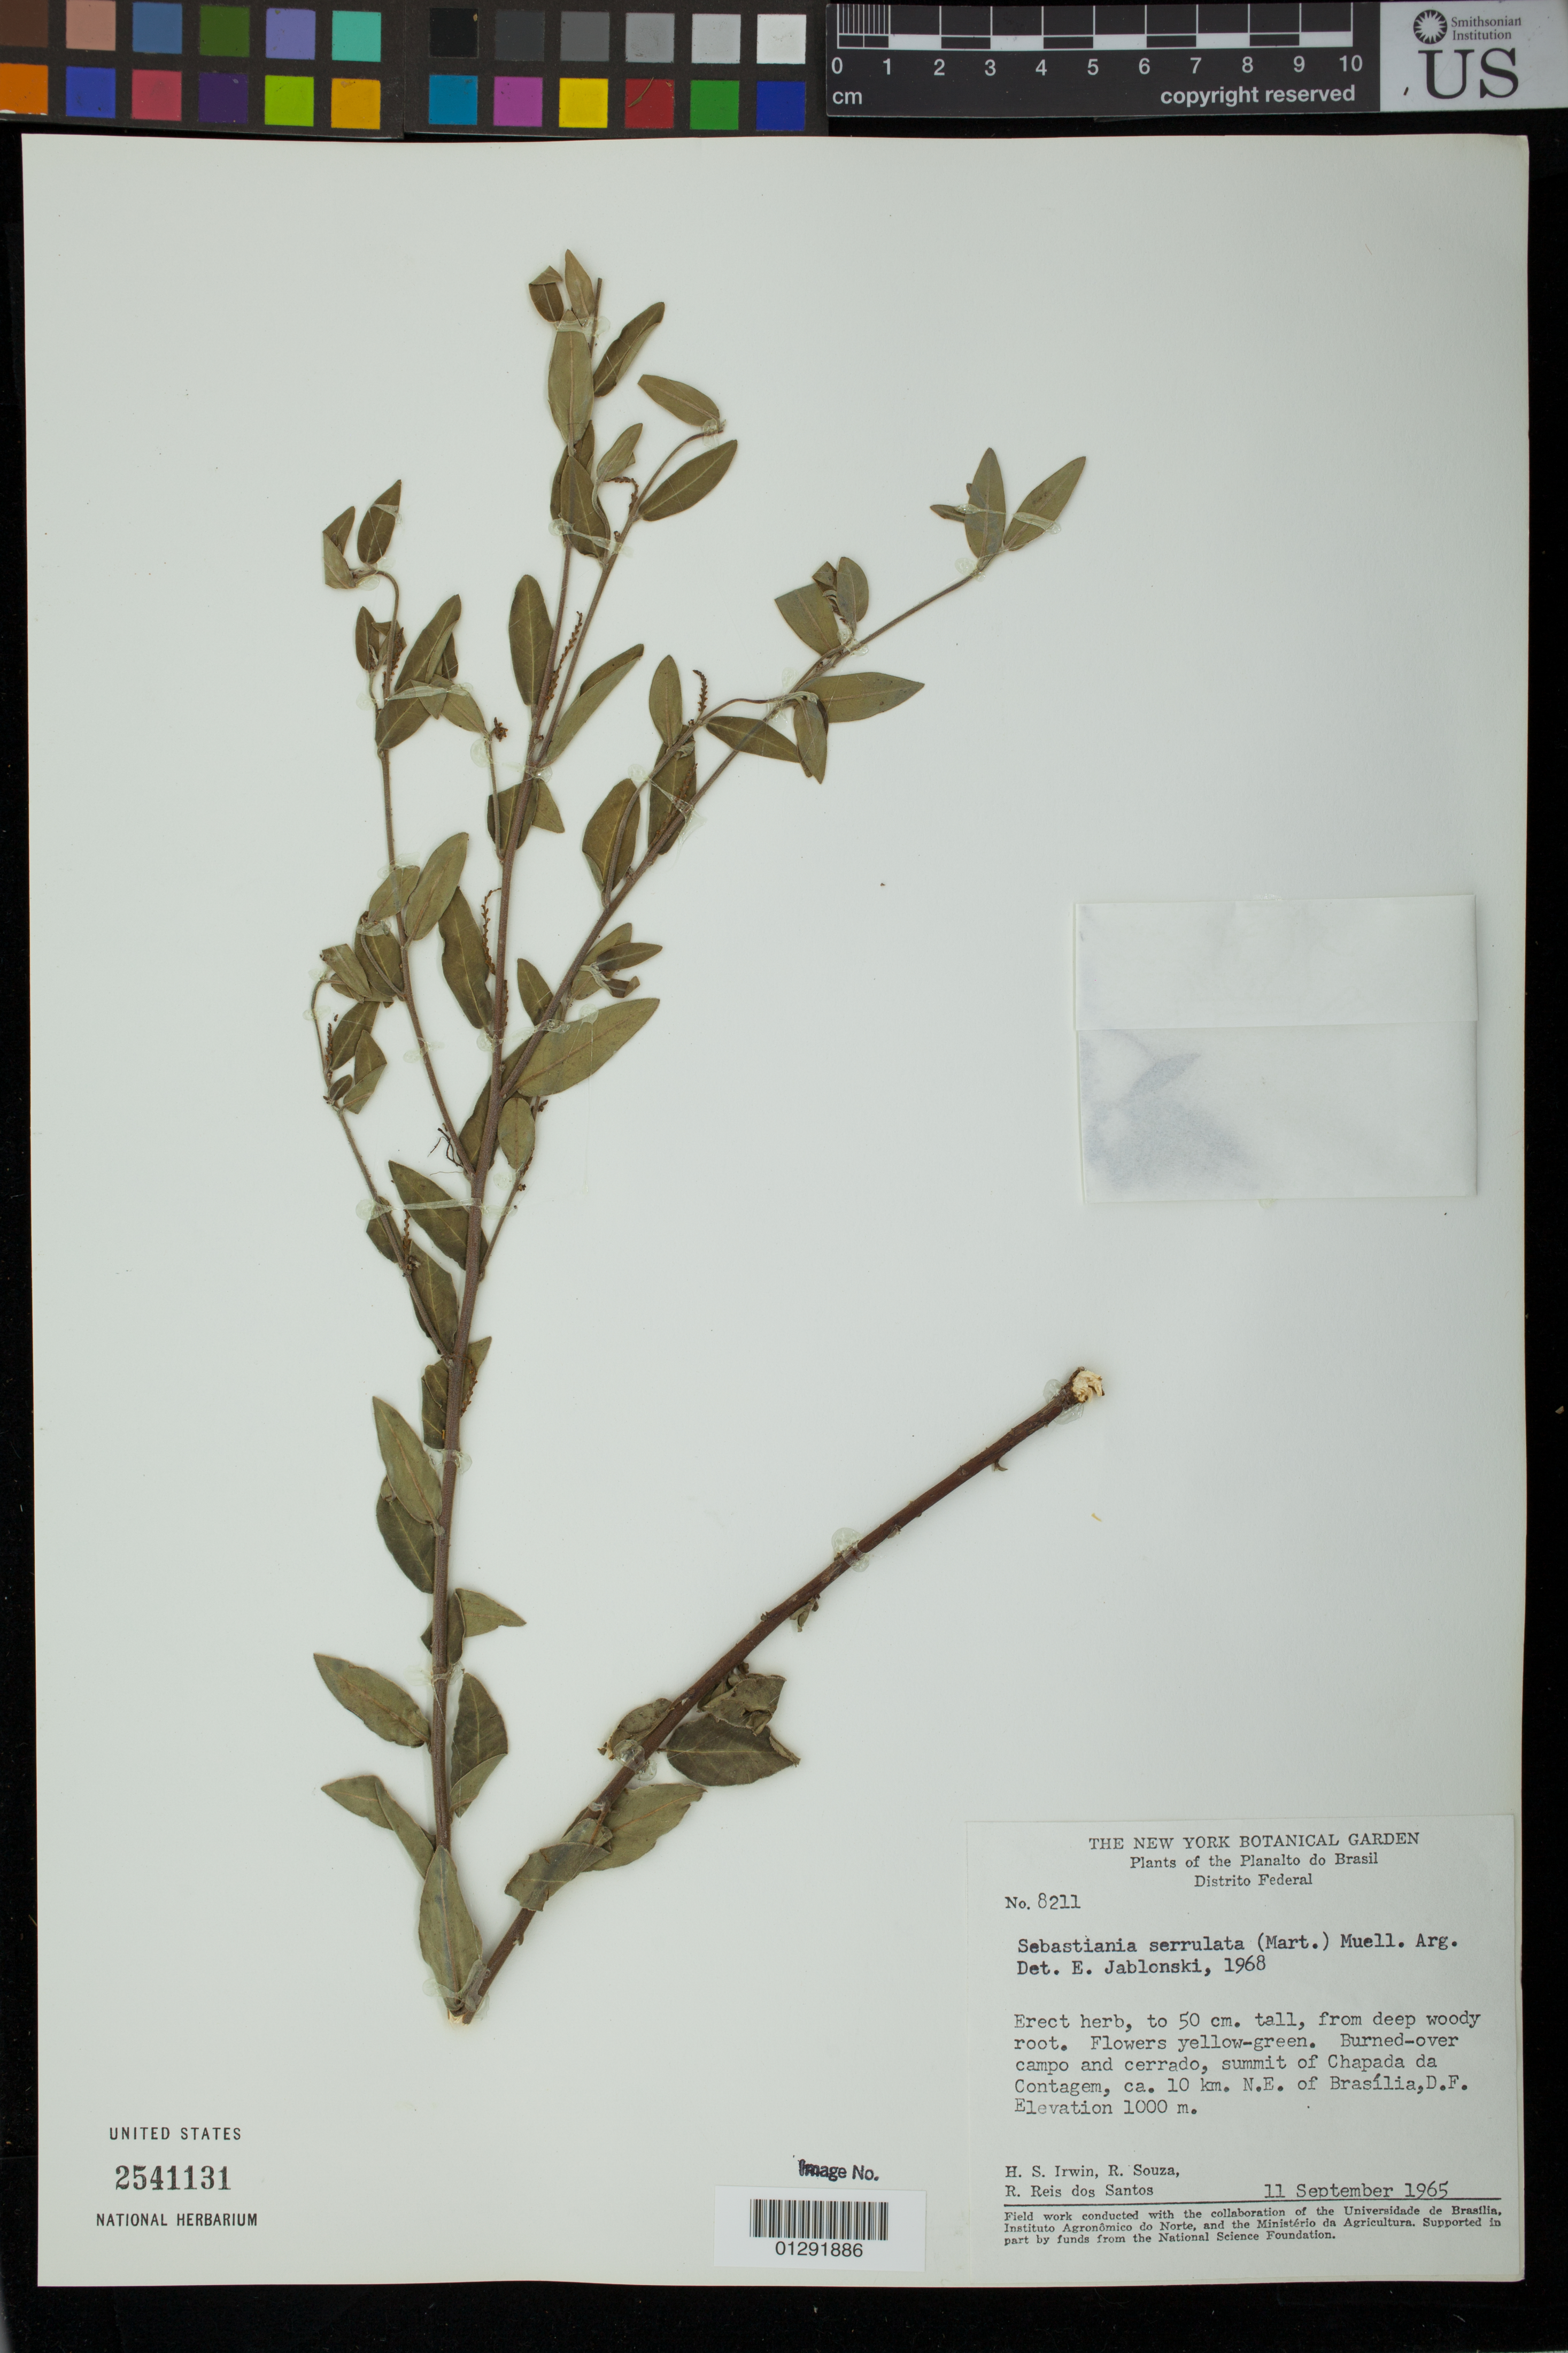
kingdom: Plantae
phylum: Tracheophyta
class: Magnoliopsida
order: Malpighiales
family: Euphorbiaceae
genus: Sebastiania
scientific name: Sebastiania serrulata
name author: (Mart.) Müll. Arg.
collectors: H. Irwin, R. Souza & R. Reis dos Santos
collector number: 8211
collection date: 1965-09-11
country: Brazil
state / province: Distrito Federal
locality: Summit of Chapada da Contagem, ca. 10 km. N.E. of Brasilia.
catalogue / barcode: US 2541131